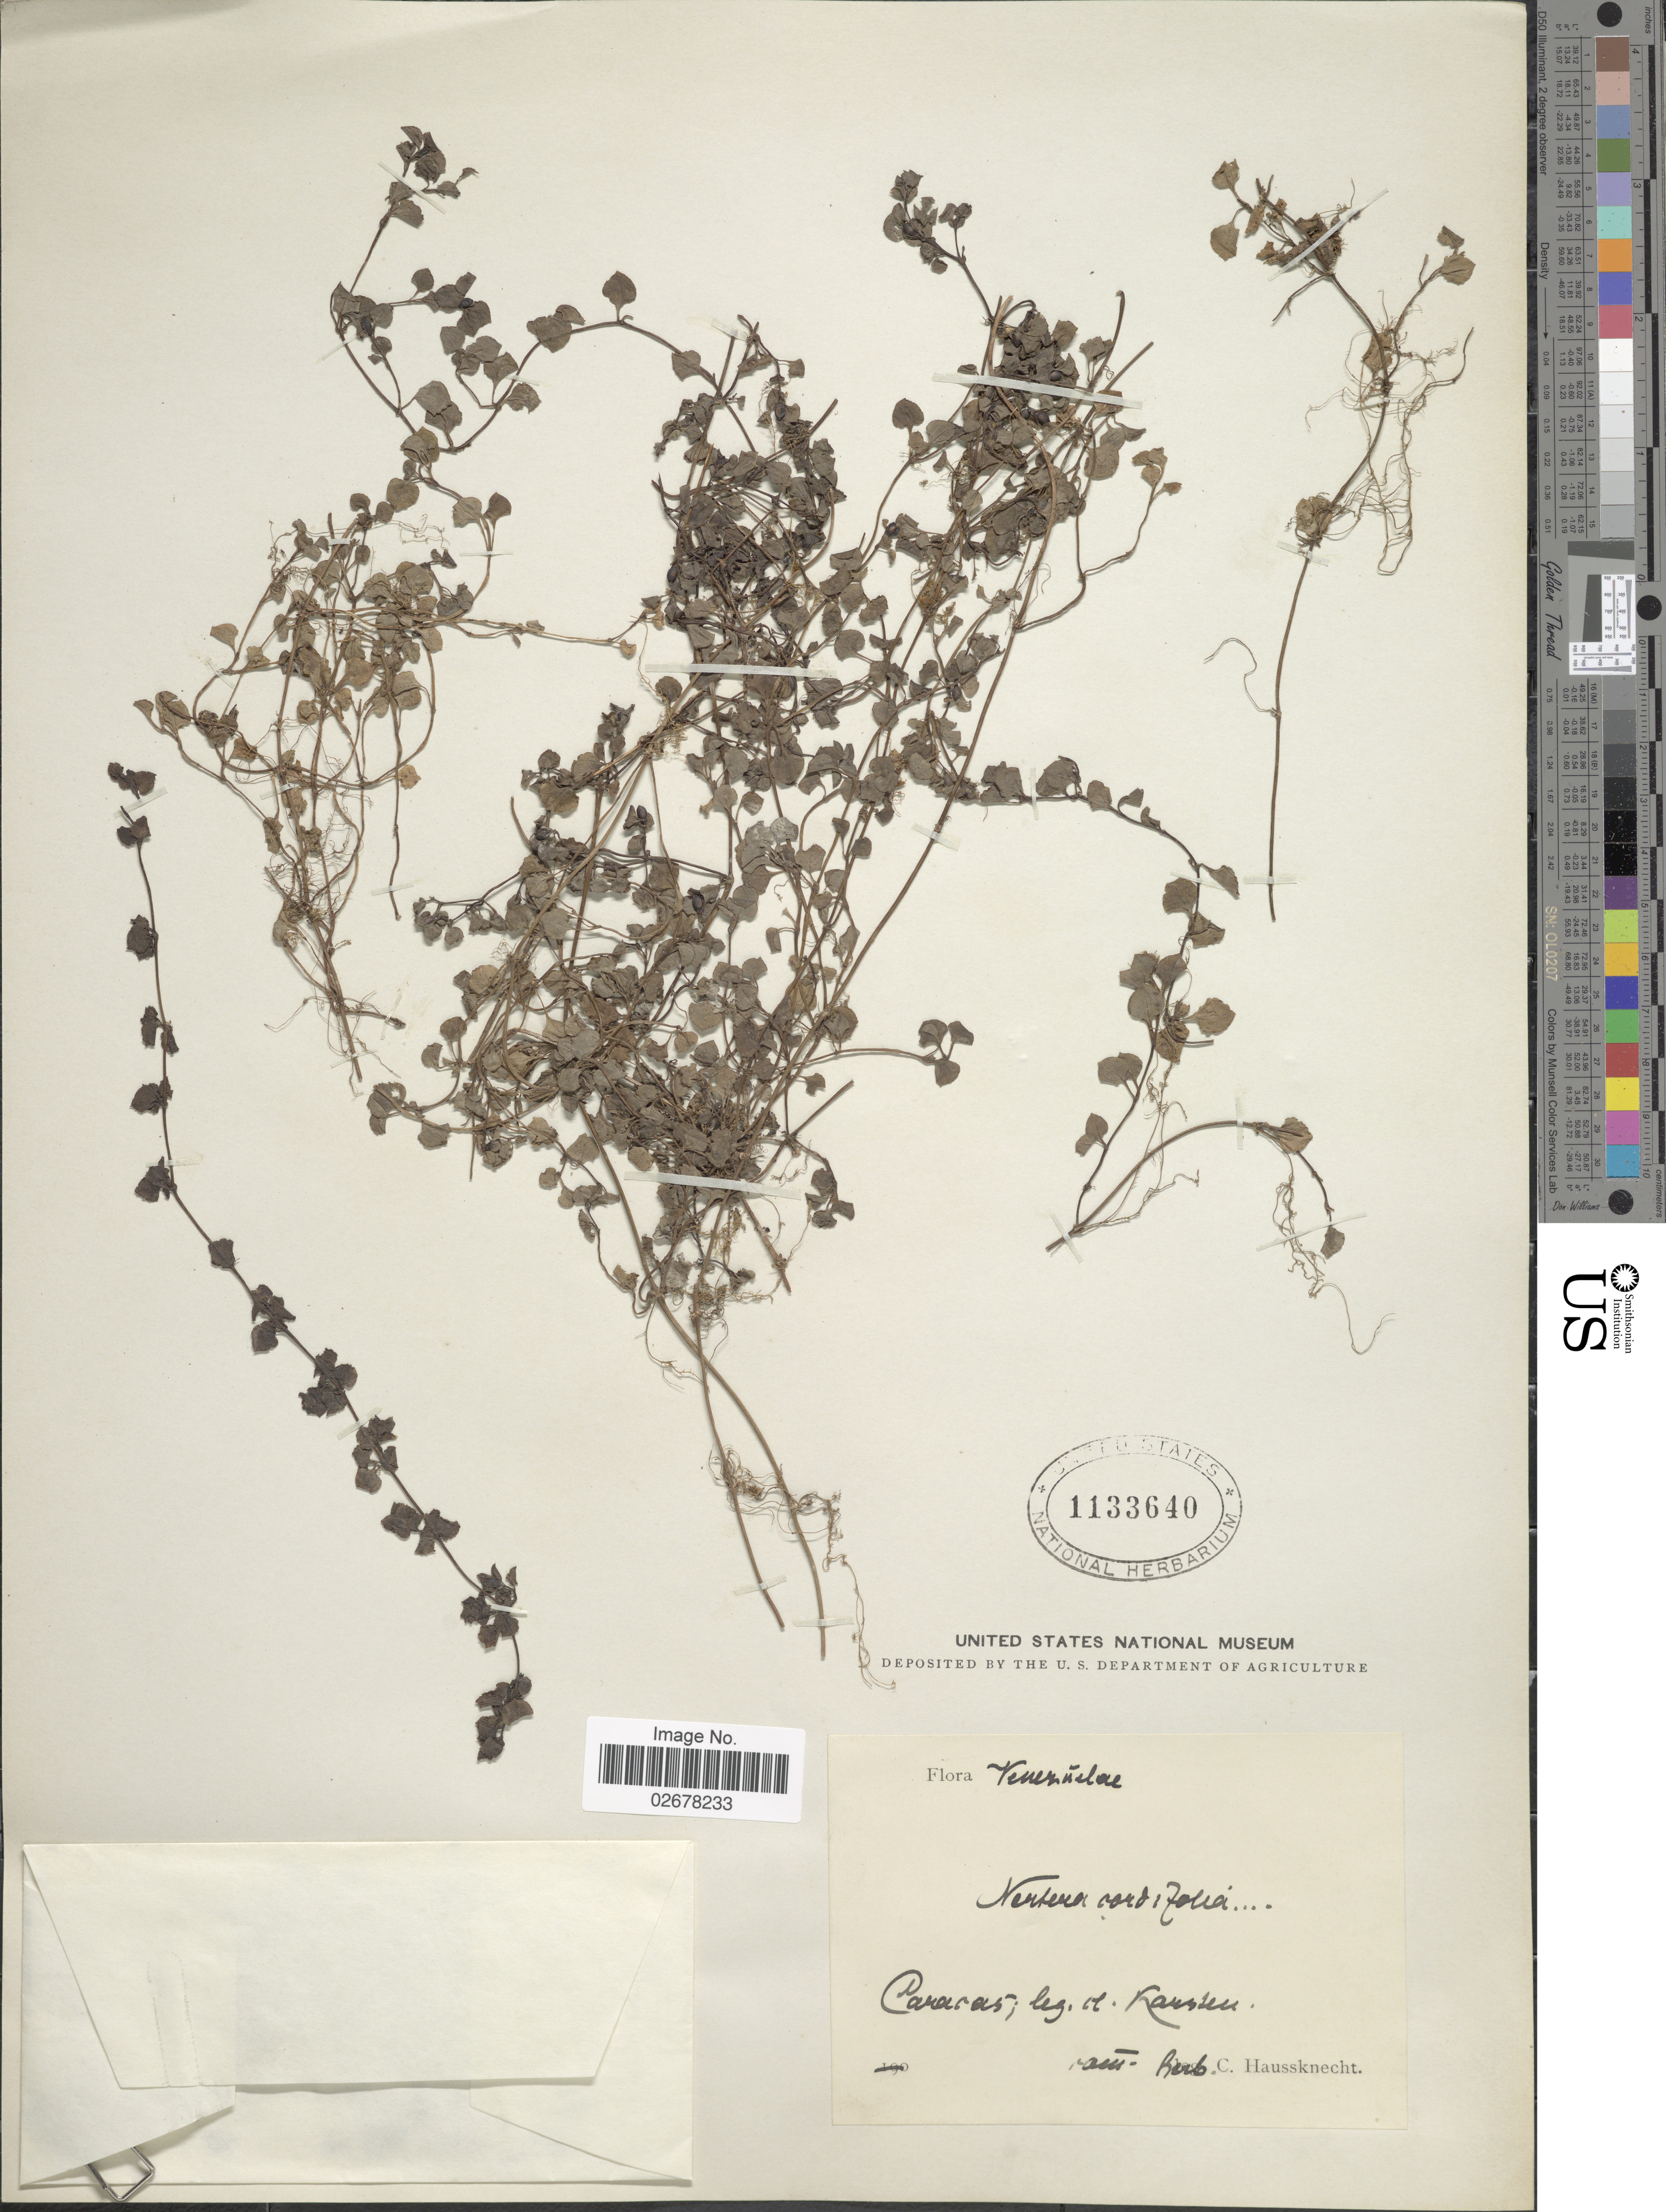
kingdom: Plantae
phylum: Tracheophyta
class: Magnoliopsida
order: Gentianales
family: Rubiaceae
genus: Nertera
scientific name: Nertera depressa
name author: Banks & Sol. ex Gaertn.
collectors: C. Haussknecht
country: Venezuela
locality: Caracas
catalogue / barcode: US 1133640